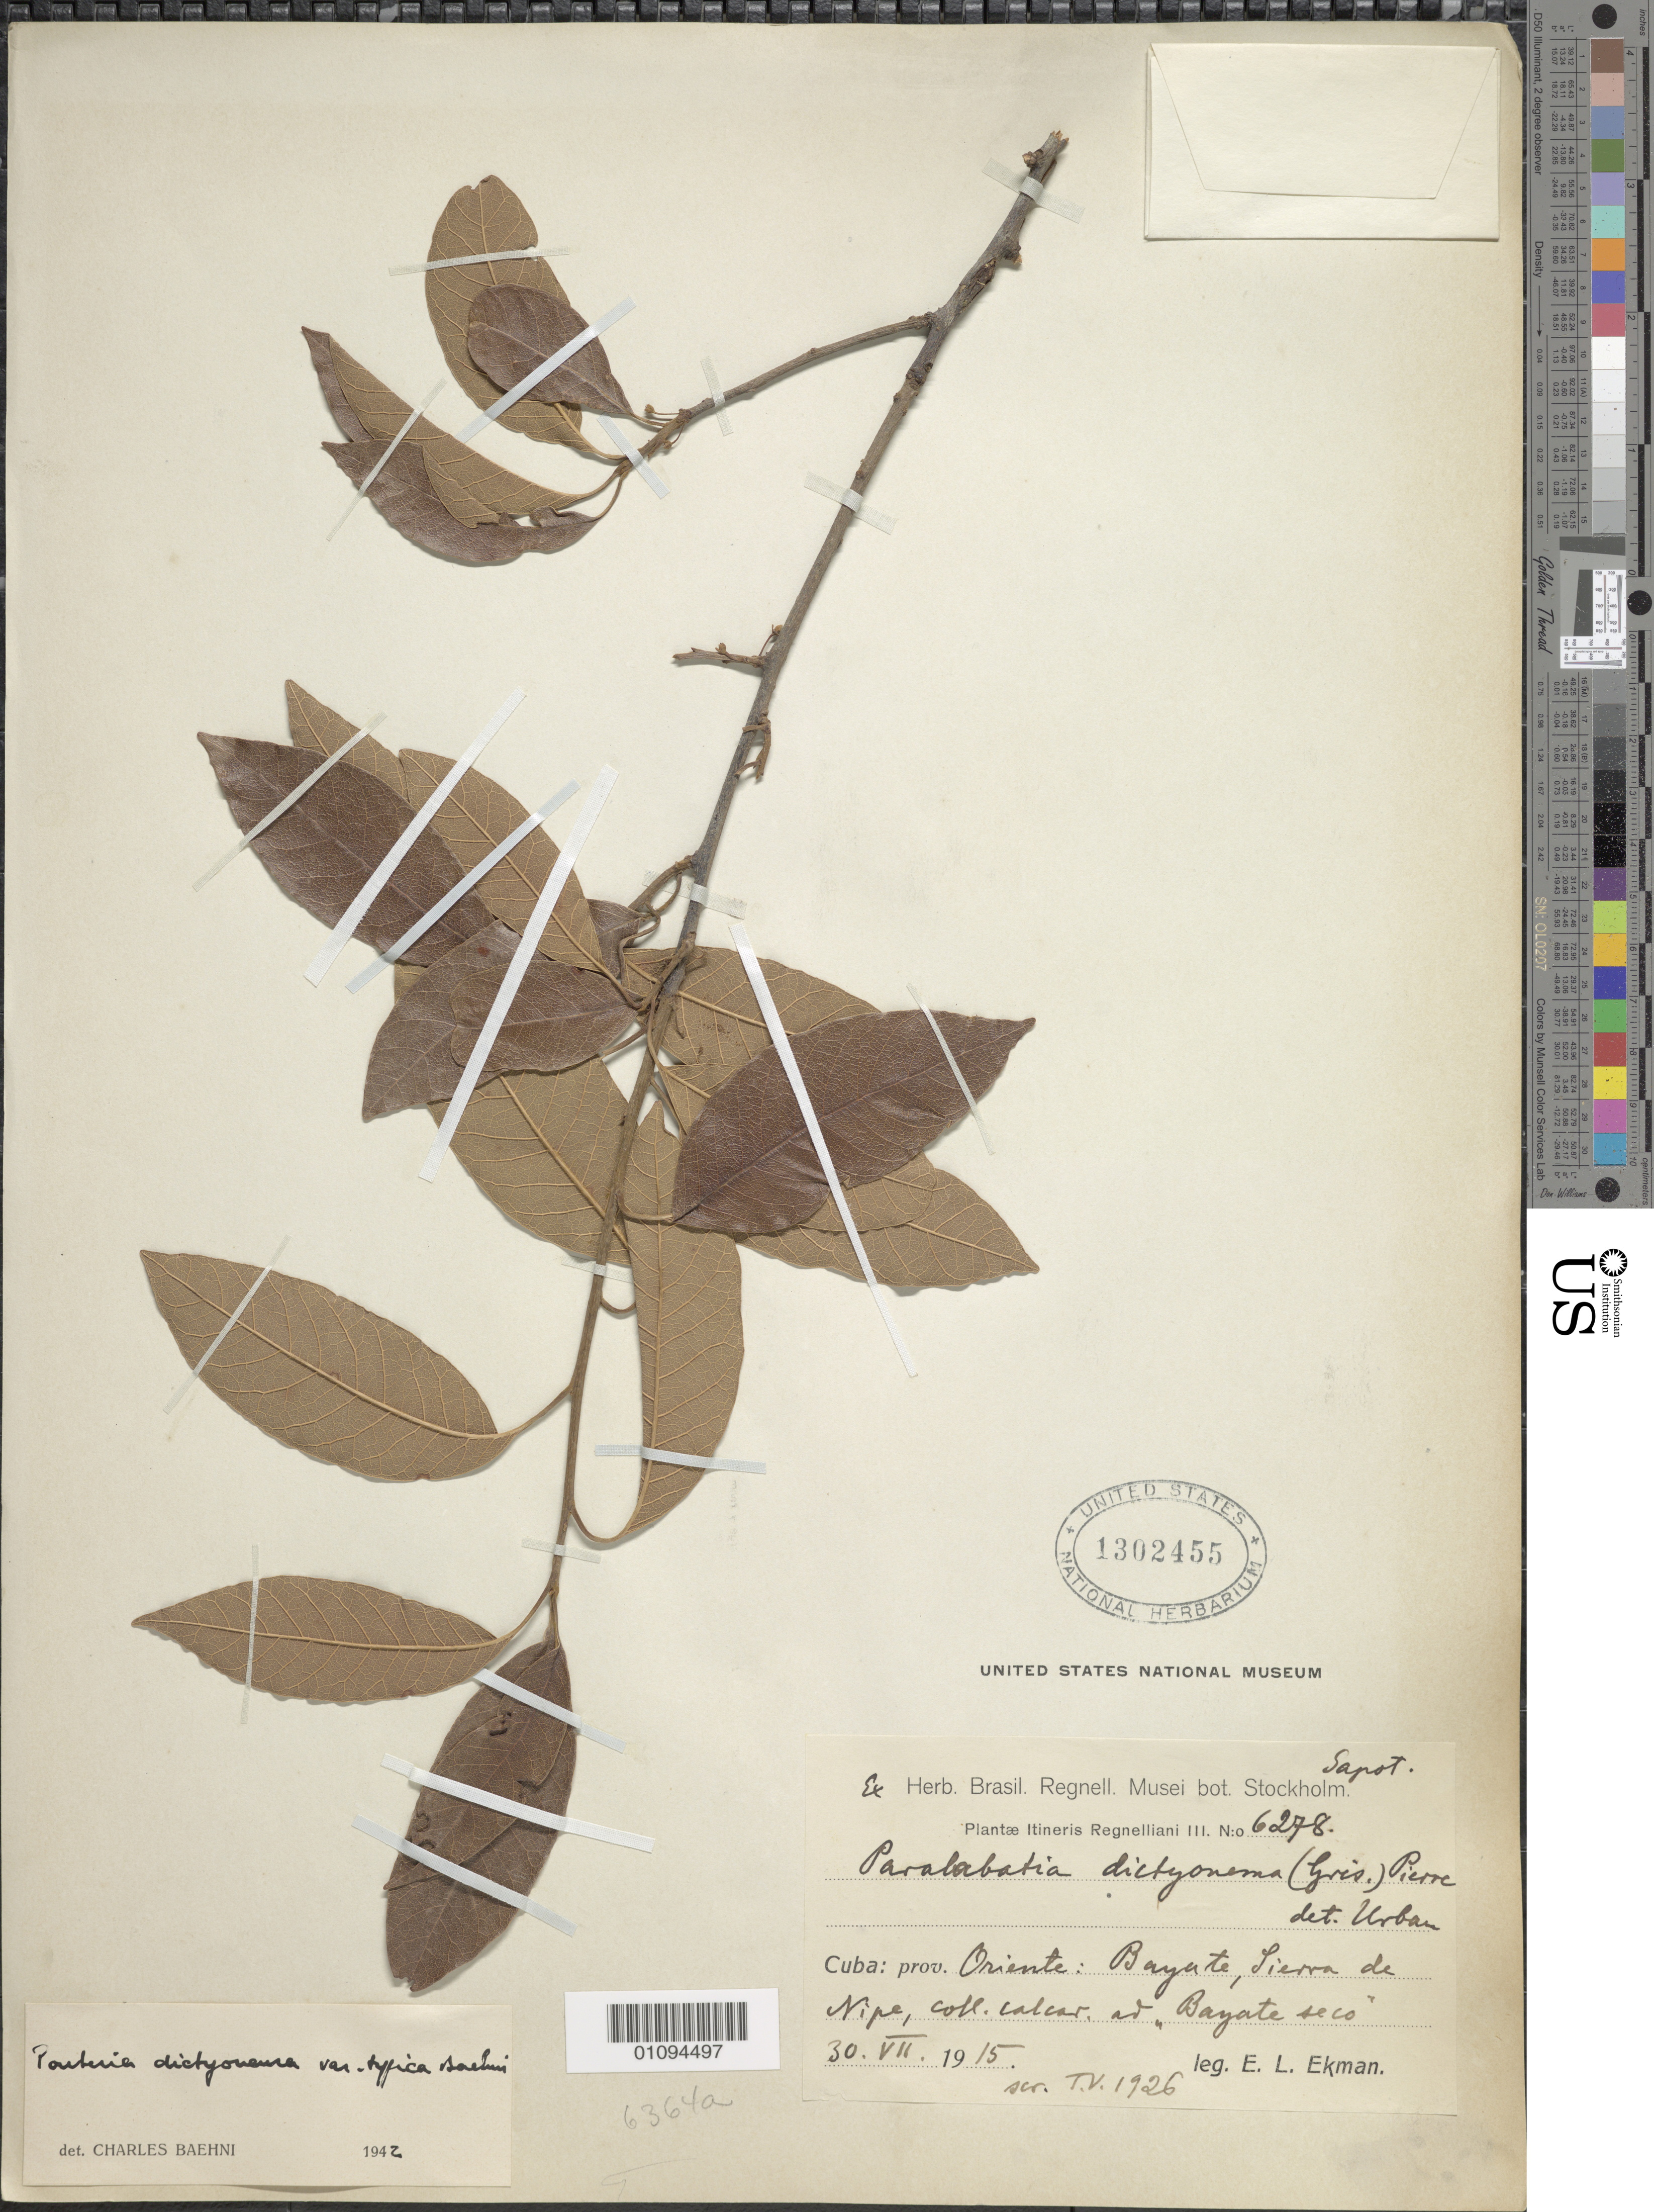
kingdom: Plantae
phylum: Tracheophyta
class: Magnoliopsida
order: Ericales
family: Sapotaceae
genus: Pouteria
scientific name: Pouteria dictyoneura var. typica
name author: Baehni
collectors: E. L. Ekman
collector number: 6278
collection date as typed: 30 Jul 1915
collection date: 1915-07-30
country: Cuba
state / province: Holguín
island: Cuba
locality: Bogata, Sierra de Nipe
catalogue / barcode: US 1302455